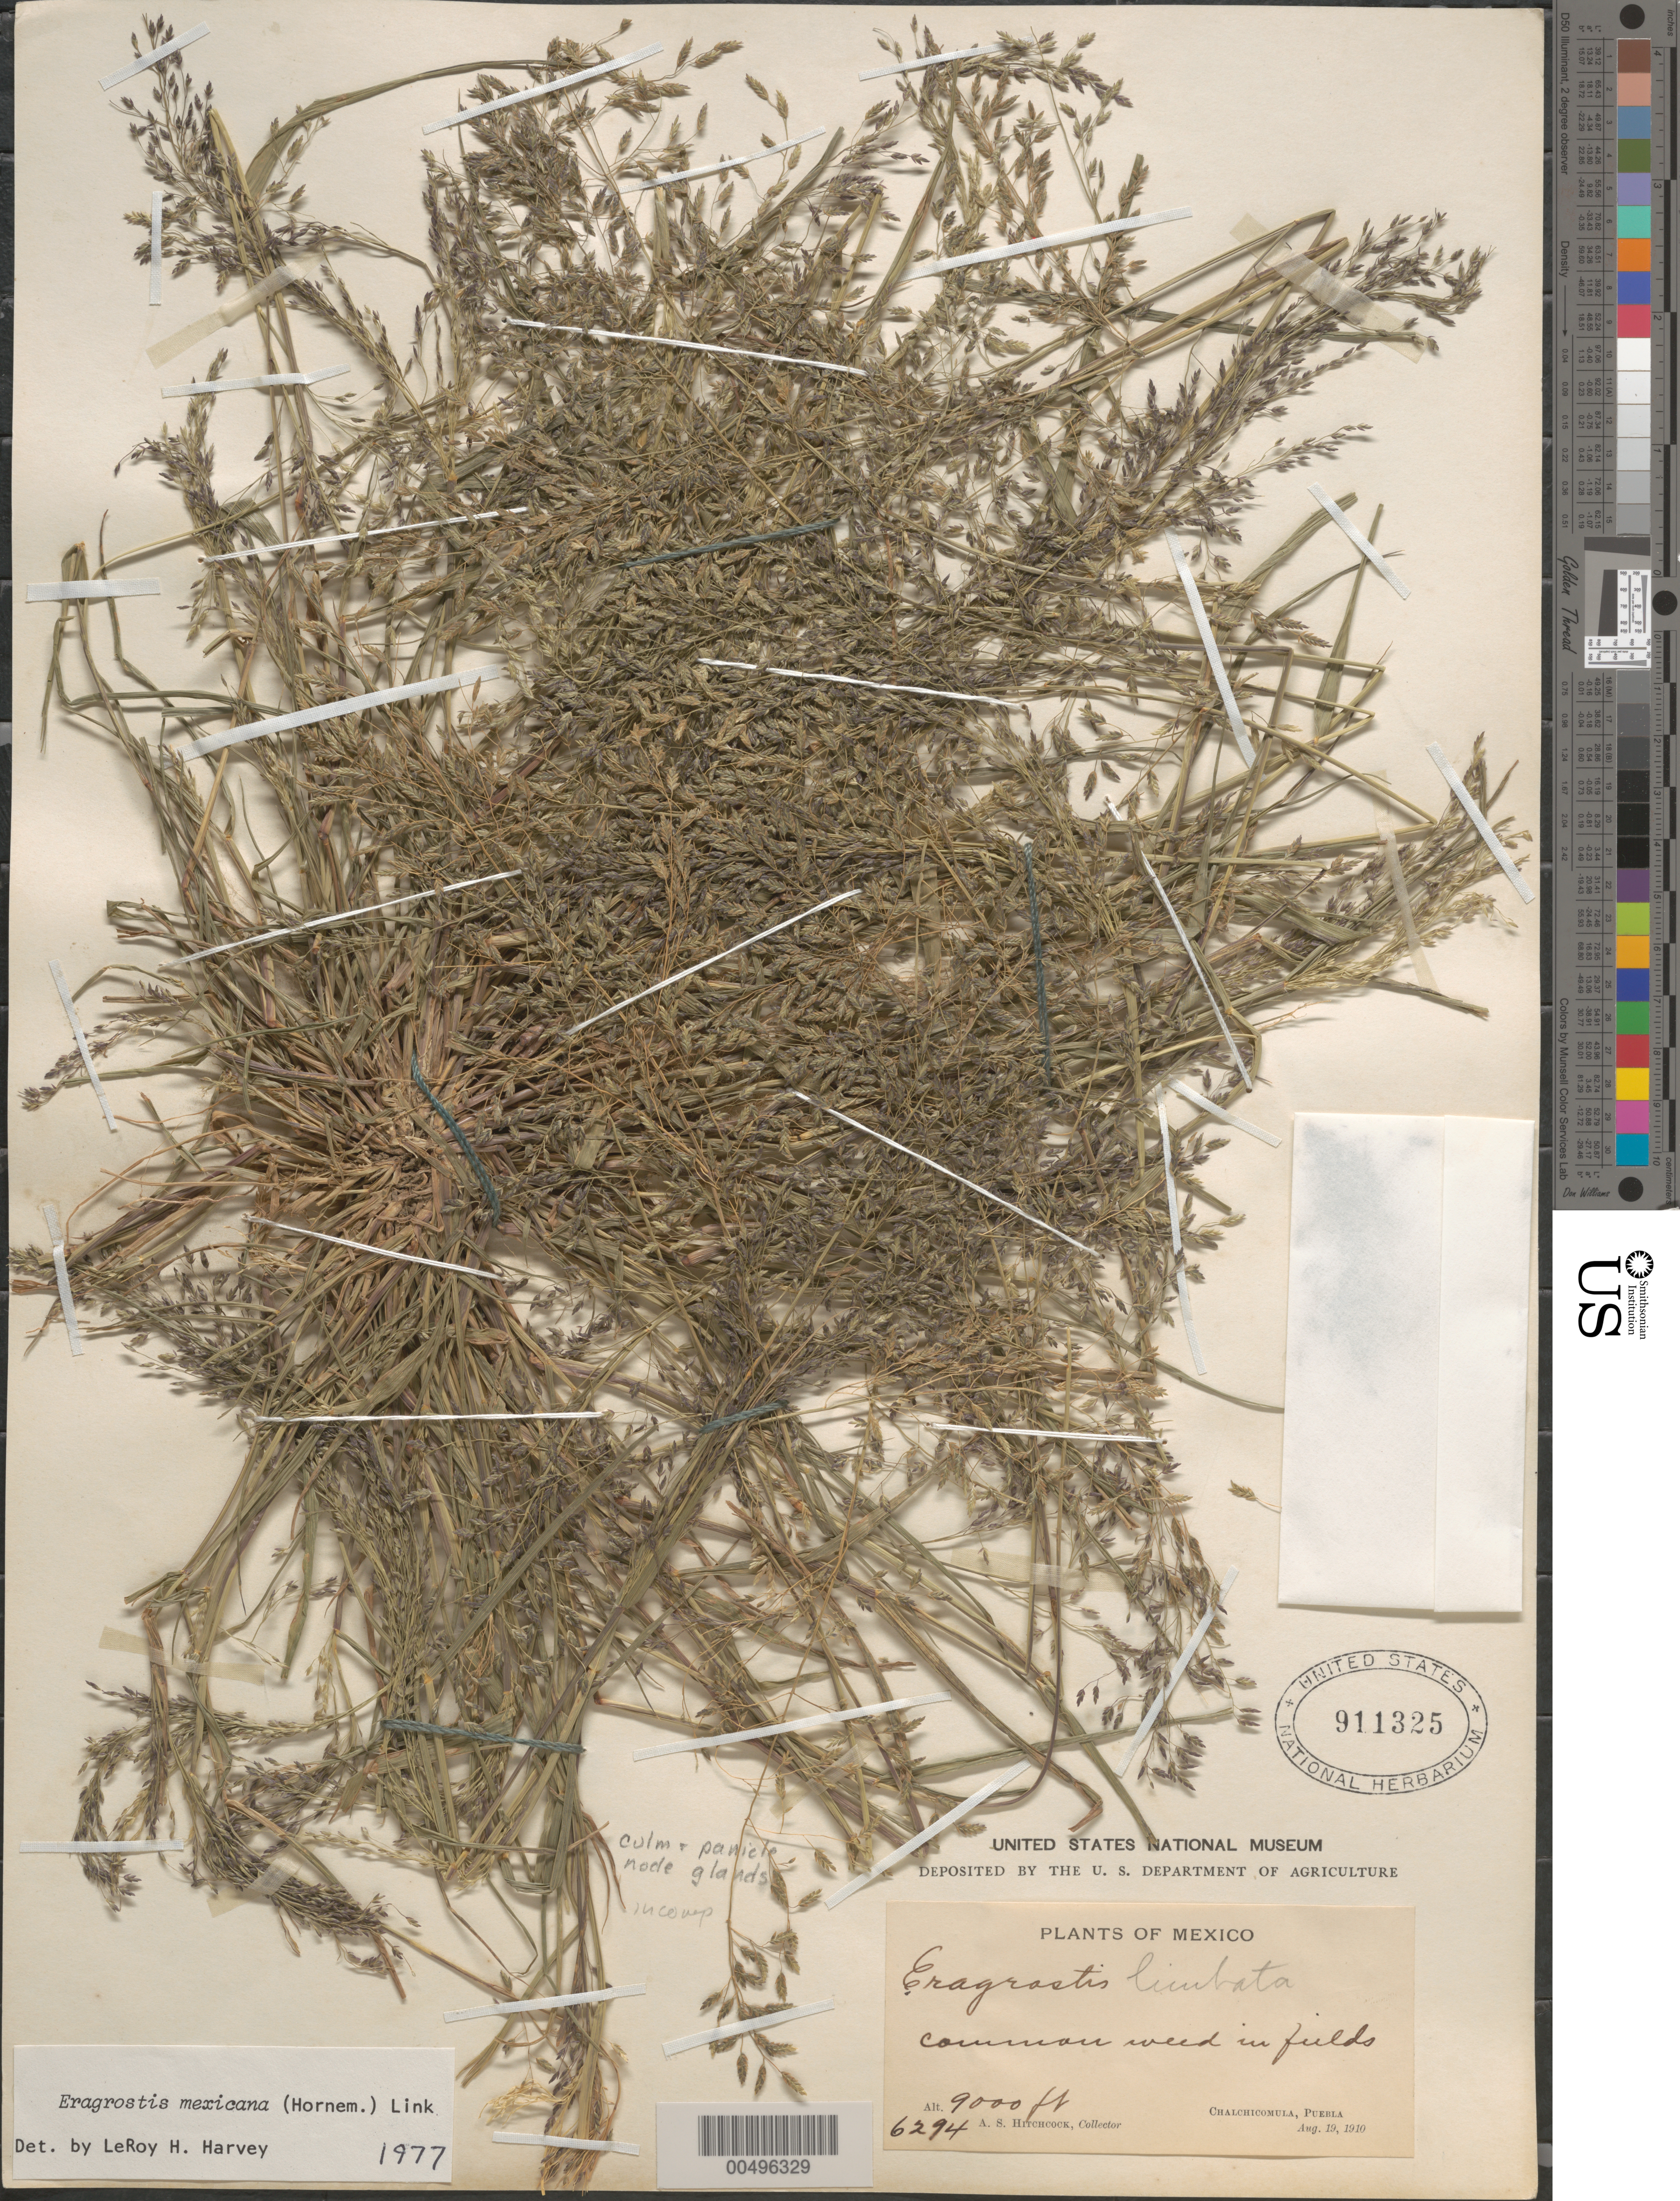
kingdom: Plantae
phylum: Tracheophyta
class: Liliopsida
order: Poales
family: Poaceae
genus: Eragrostis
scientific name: Eragrostis mexicana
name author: (Hornem.) Link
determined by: Harvey, L. H.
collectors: A. S. Hitchcock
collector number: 6294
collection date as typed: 19 Aug 1910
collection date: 1910-08-19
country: Mexico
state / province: Puebla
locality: Chalchicomula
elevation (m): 2743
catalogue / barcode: US 911325